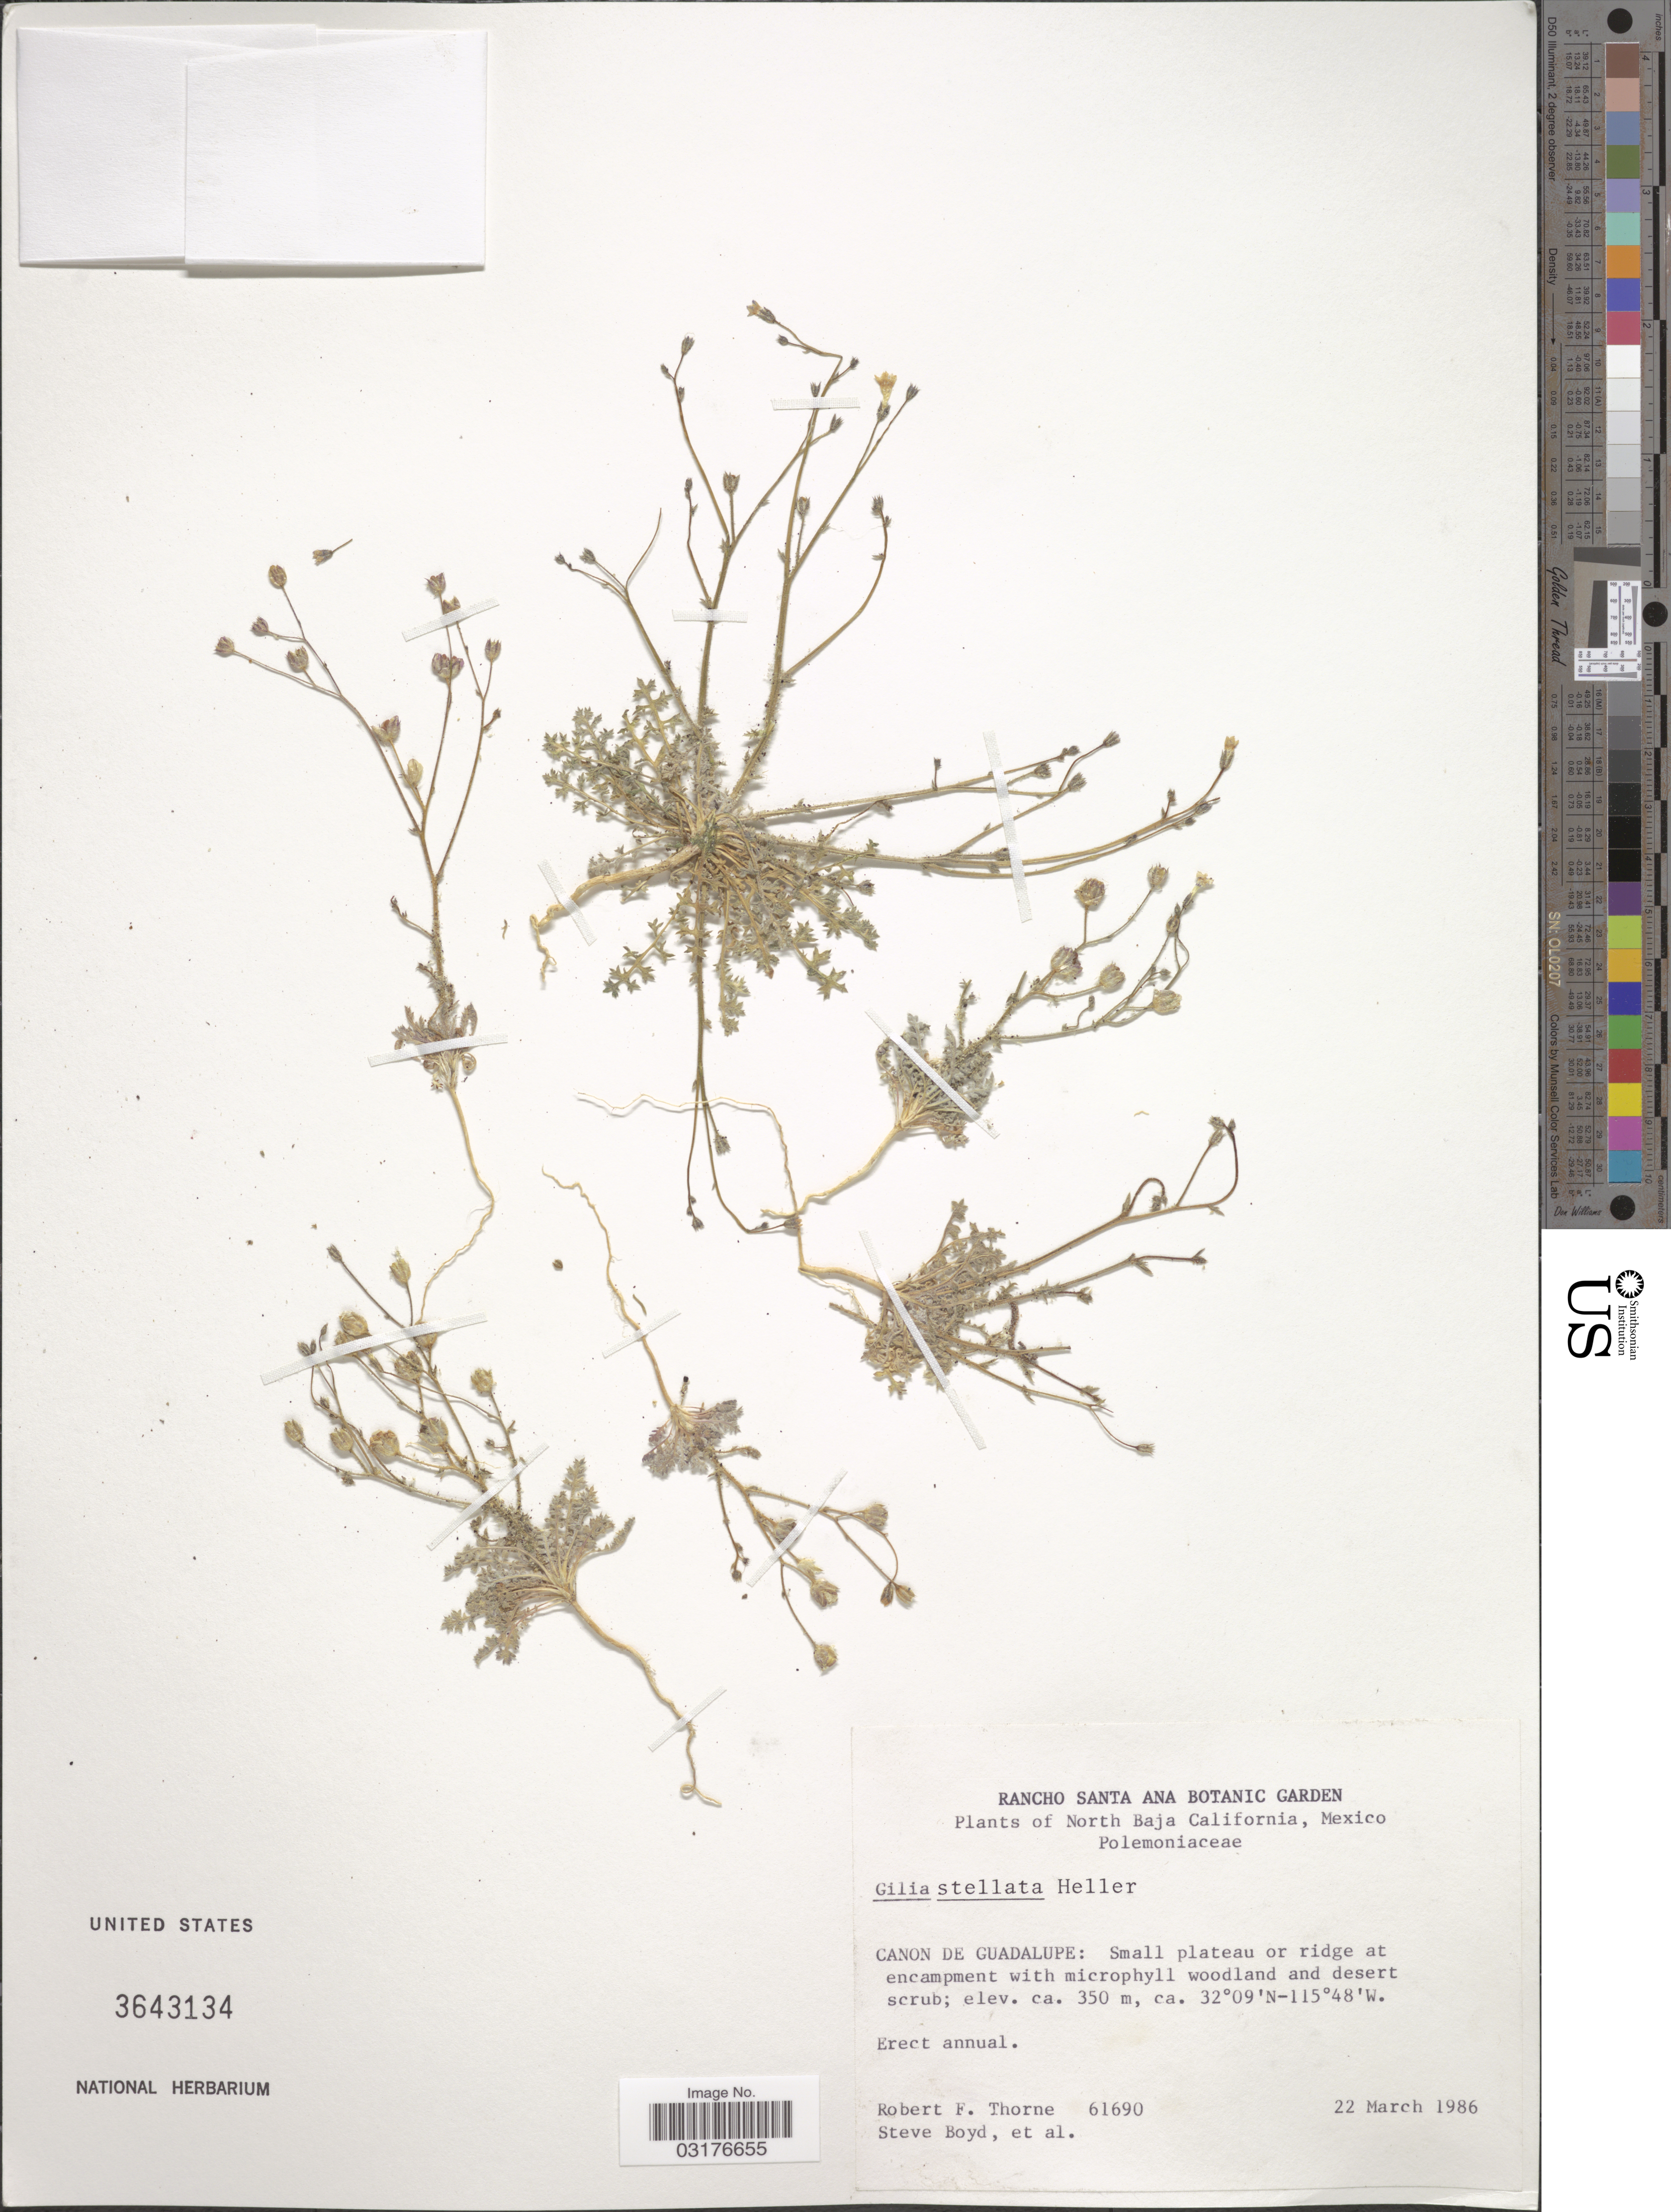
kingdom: Plantae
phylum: Tracheophyta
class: Magnoliopsida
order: Ericales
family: Polemoniaceae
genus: Gilia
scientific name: Gilia stellata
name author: A. Heller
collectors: R. F. Thorne, S. Boyd & et al.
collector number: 61690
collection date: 1986-03-22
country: Mexico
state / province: Baja California Norte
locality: North Baja California. Canon de Guadalupe.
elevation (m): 350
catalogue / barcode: US 3643134